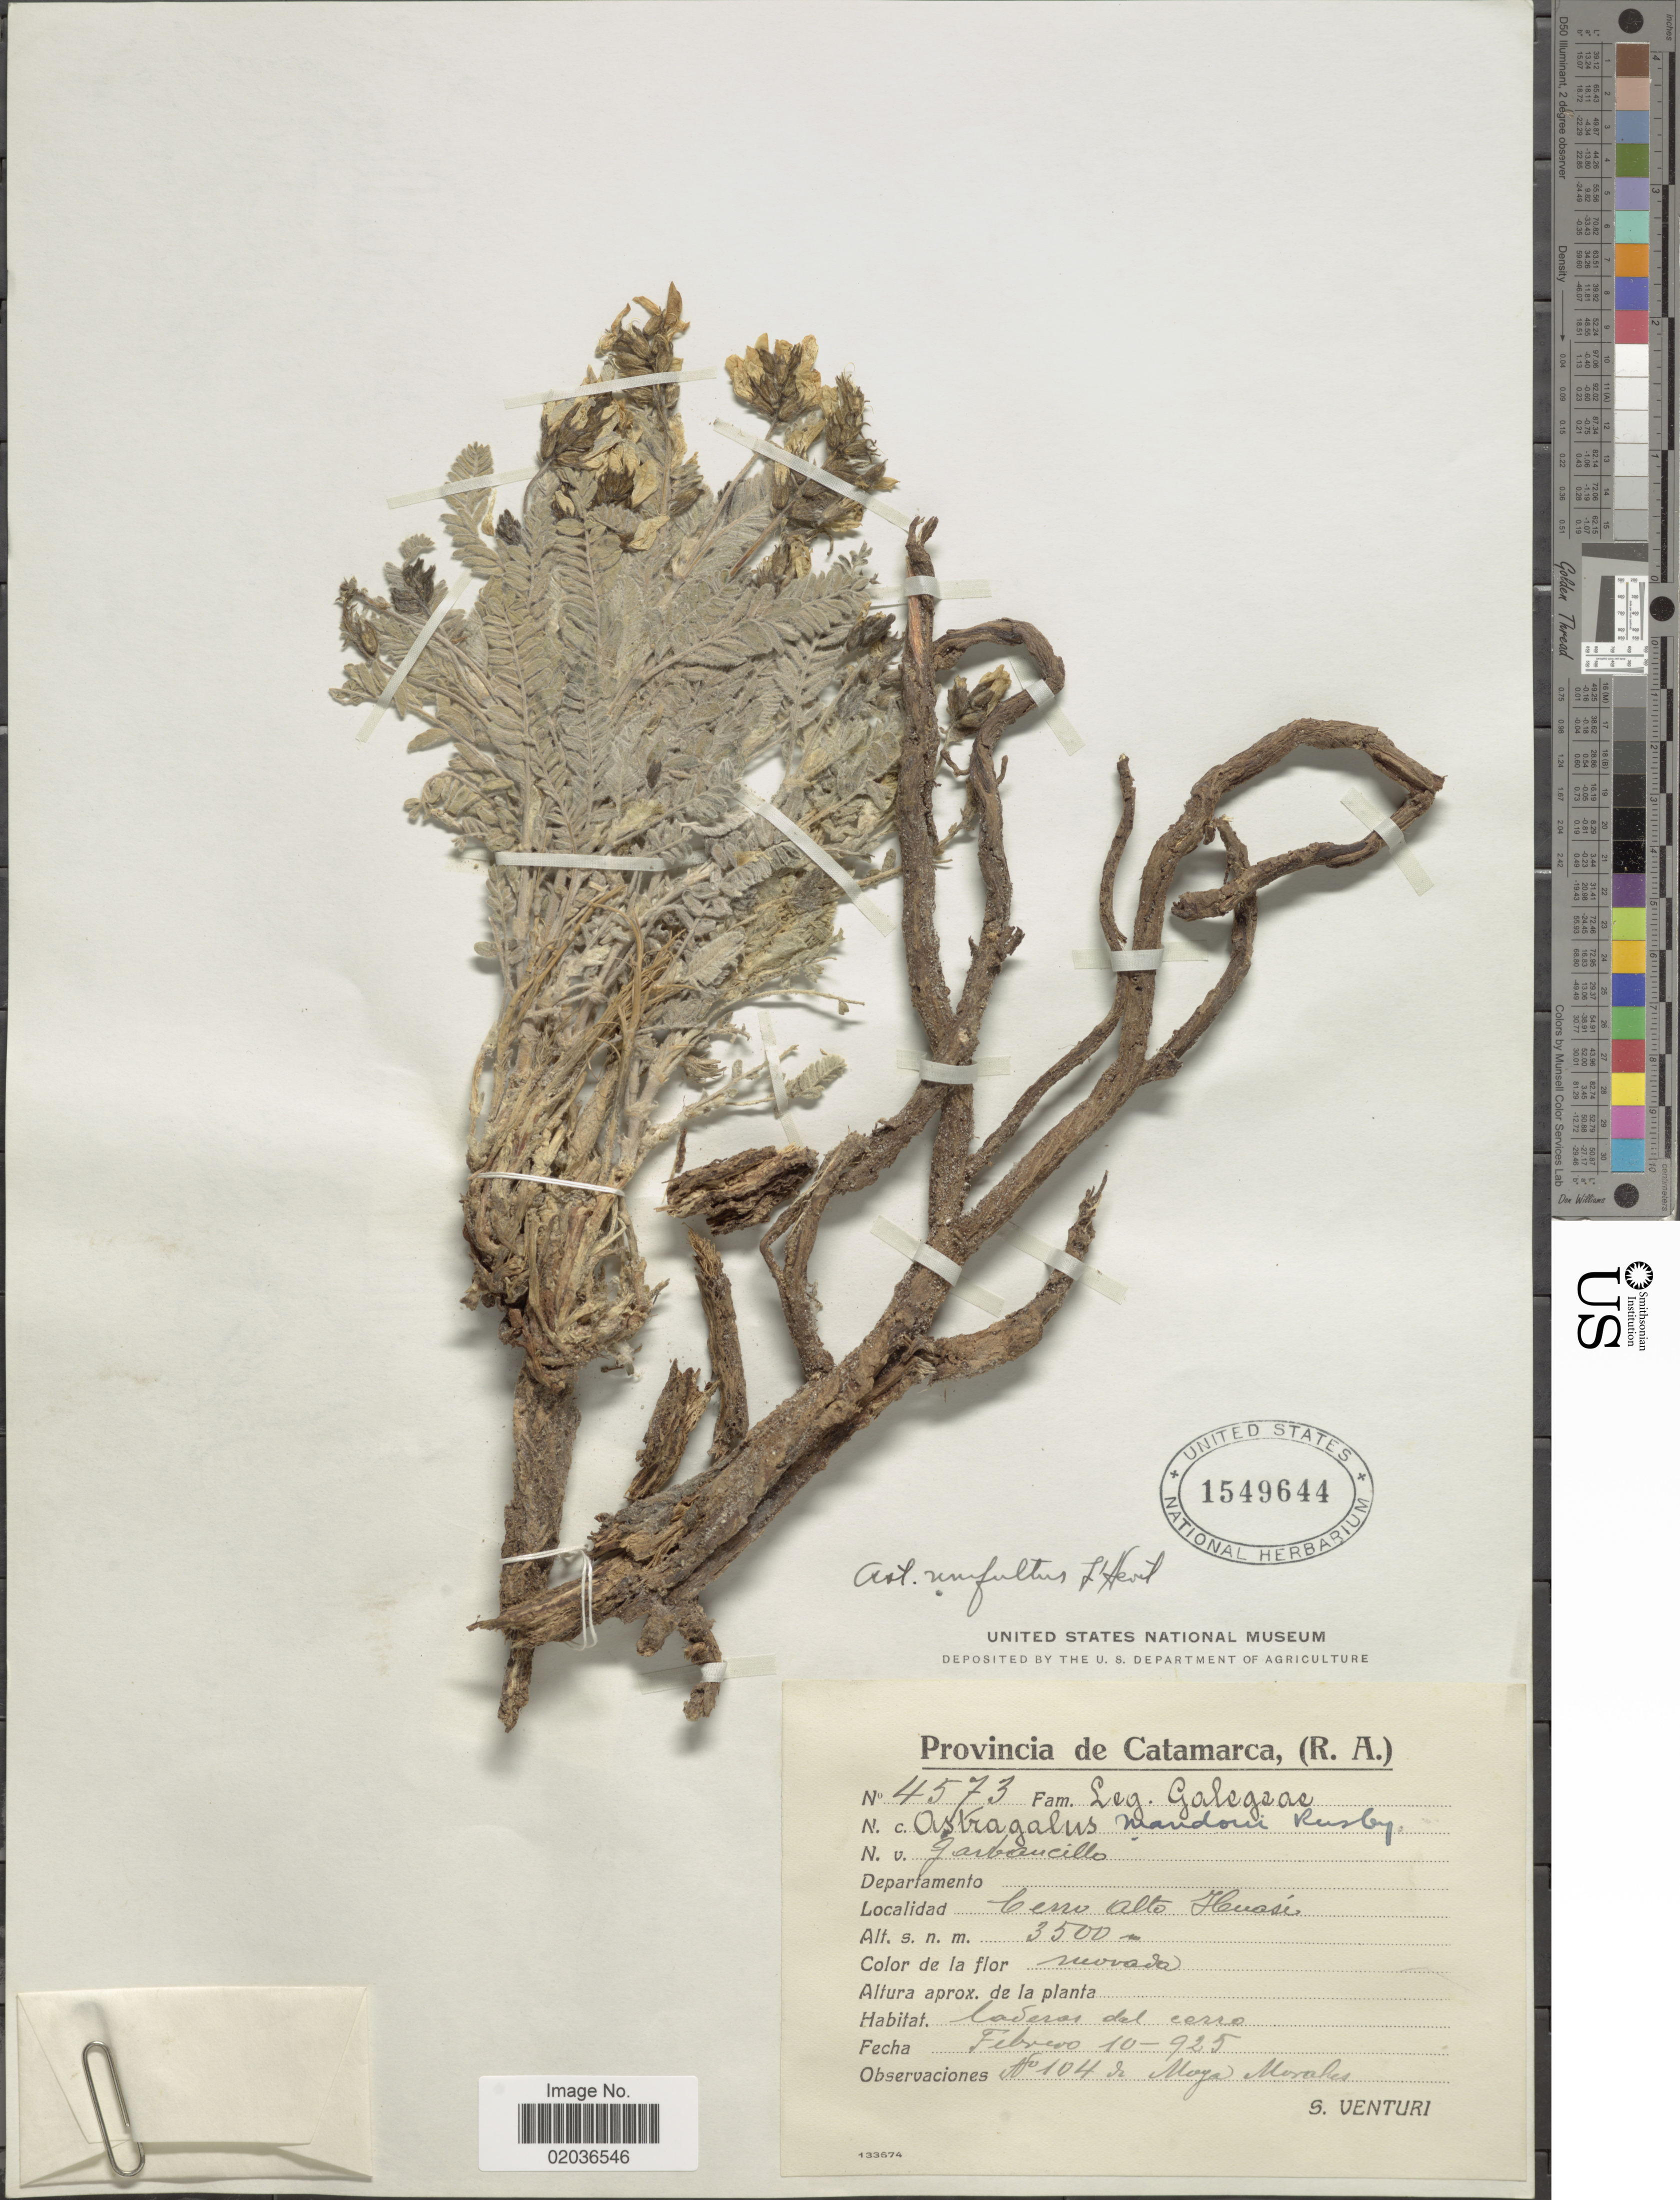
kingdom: Plantae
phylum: Tracheophyta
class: Magnoliopsida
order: Fabales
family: Fabaceae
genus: Astragalus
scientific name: Astragalus garbancillo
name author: Cav.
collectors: S. Venturi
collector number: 4573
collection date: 1925-02-10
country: Argentina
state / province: Catamarca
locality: Provincia de Catamarca, (R.A.). Cerro Alto Huasí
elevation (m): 3500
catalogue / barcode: US 1549644